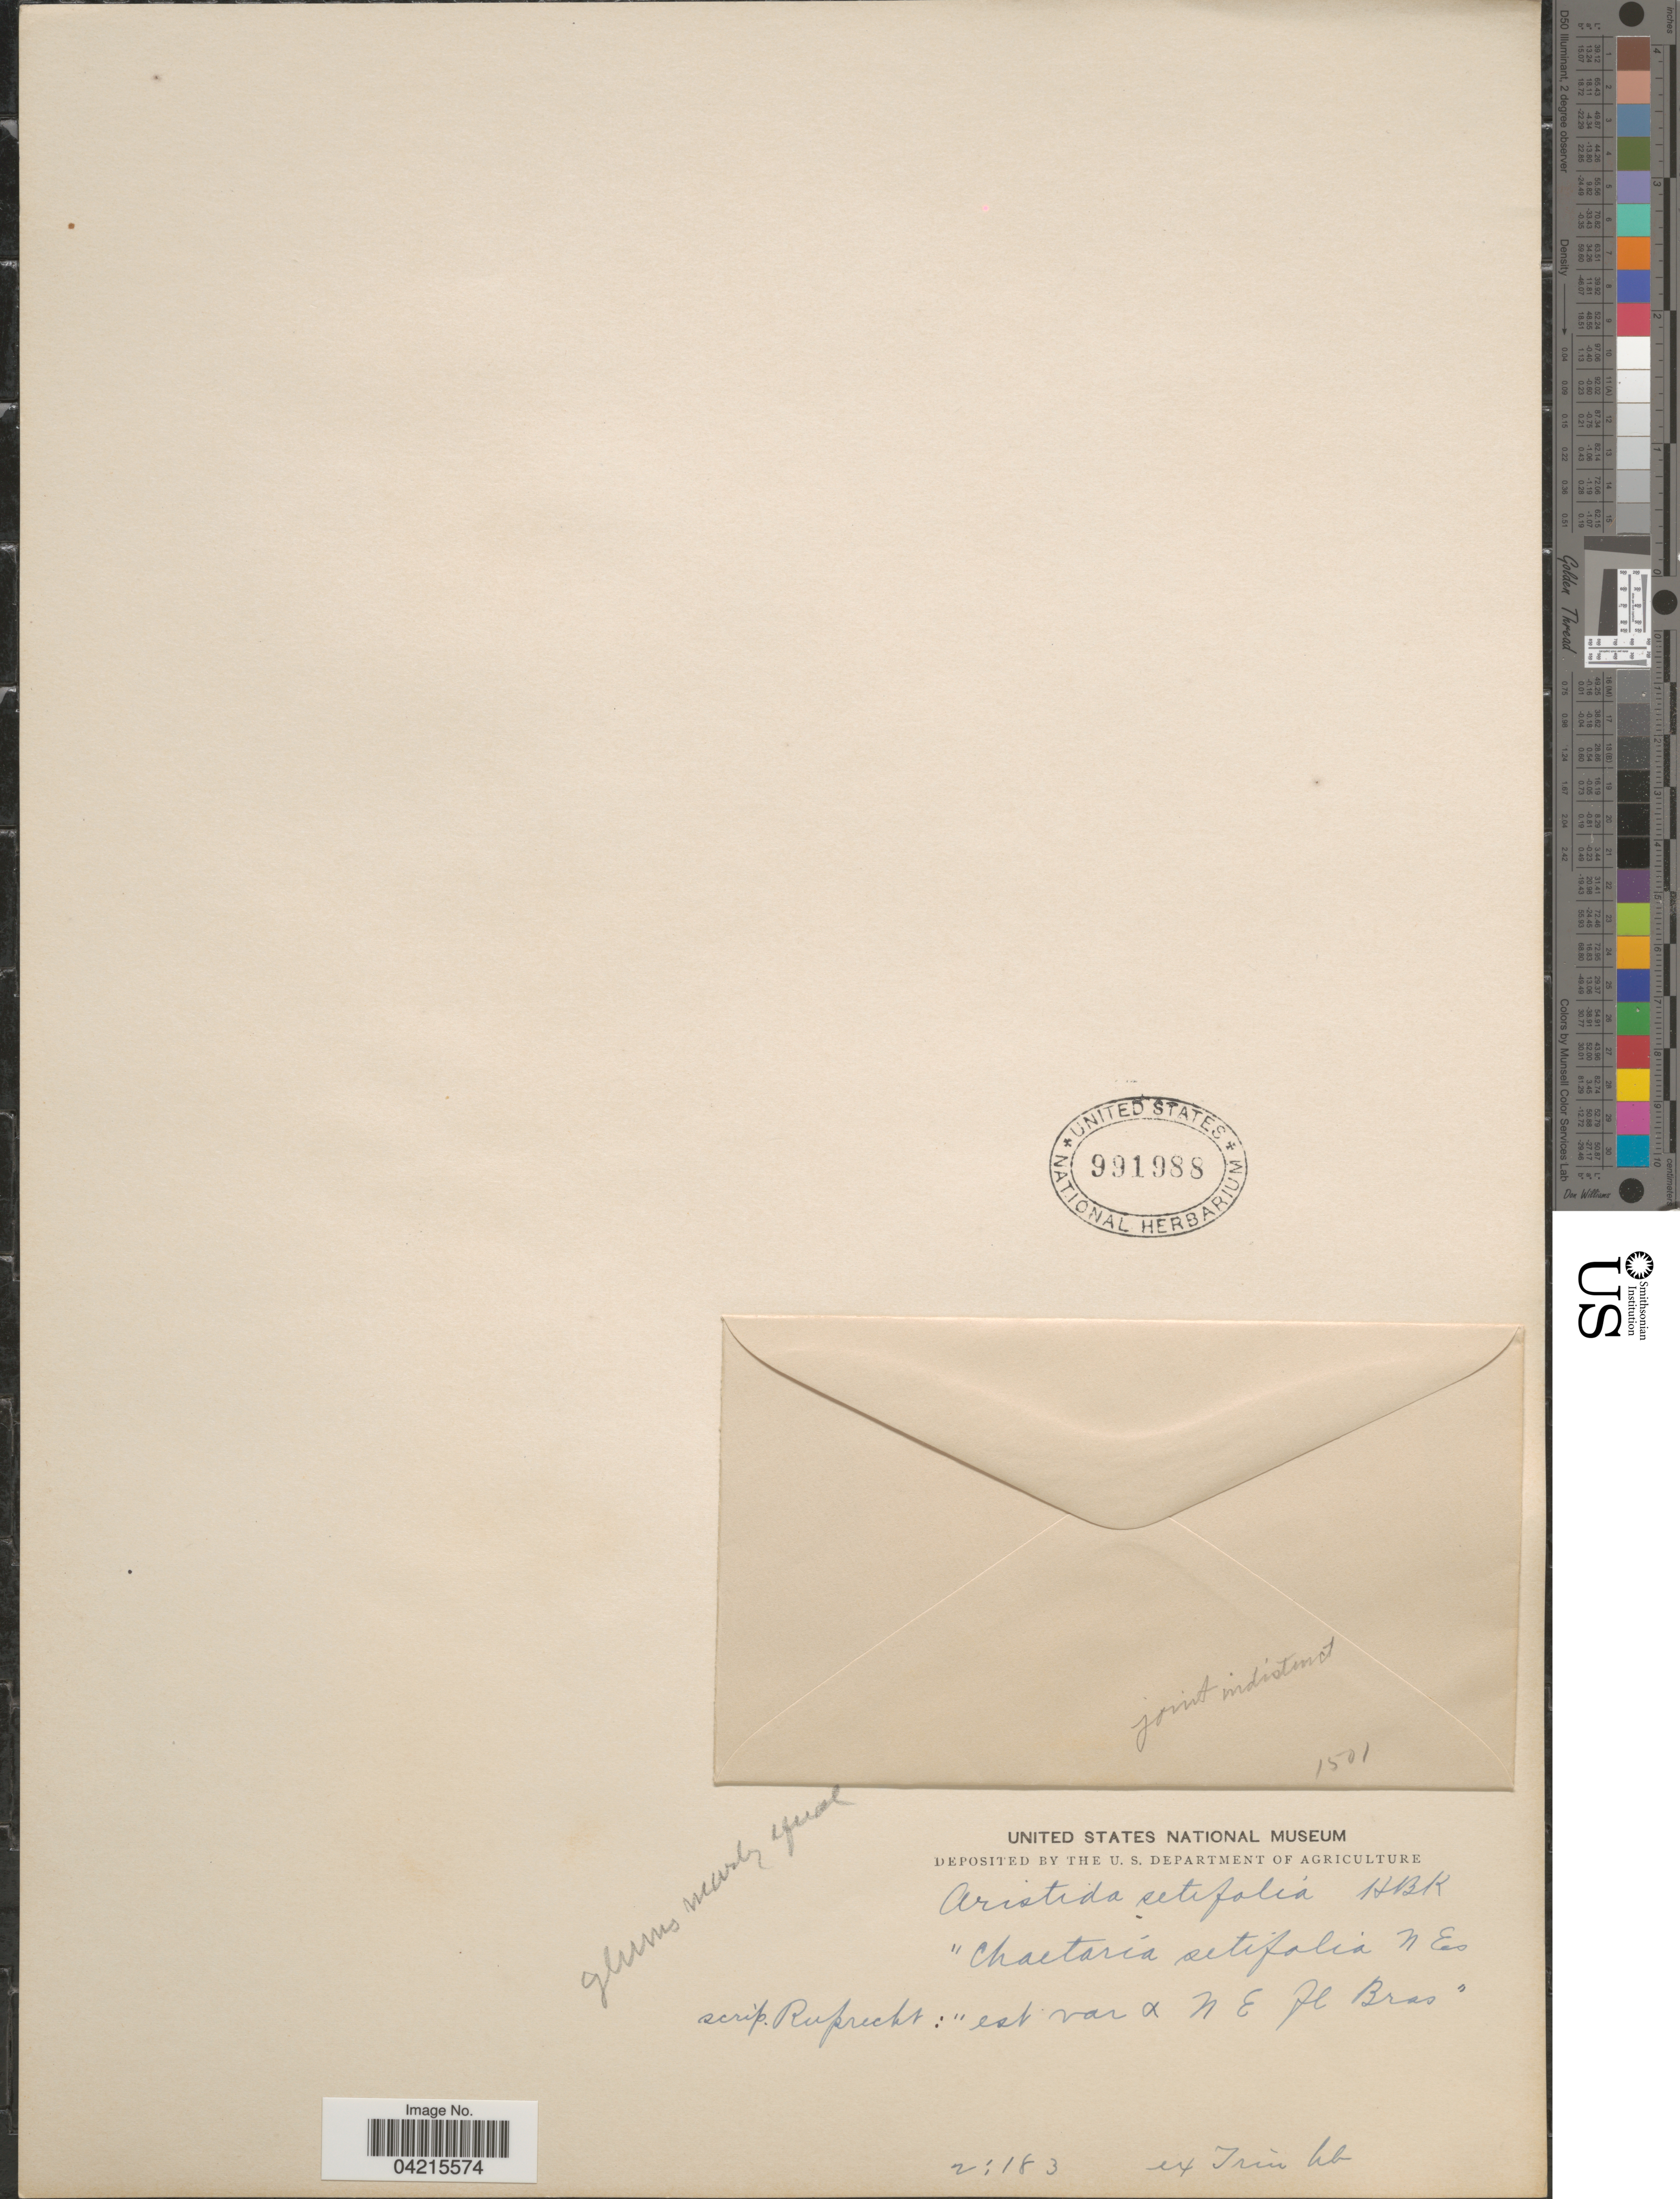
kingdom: Plantae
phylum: Tracheophyta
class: Liliopsida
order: Poales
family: Poaceae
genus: Aristida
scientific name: Aristida setifolia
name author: Kunth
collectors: ex herb. Trinius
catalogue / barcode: US 991988